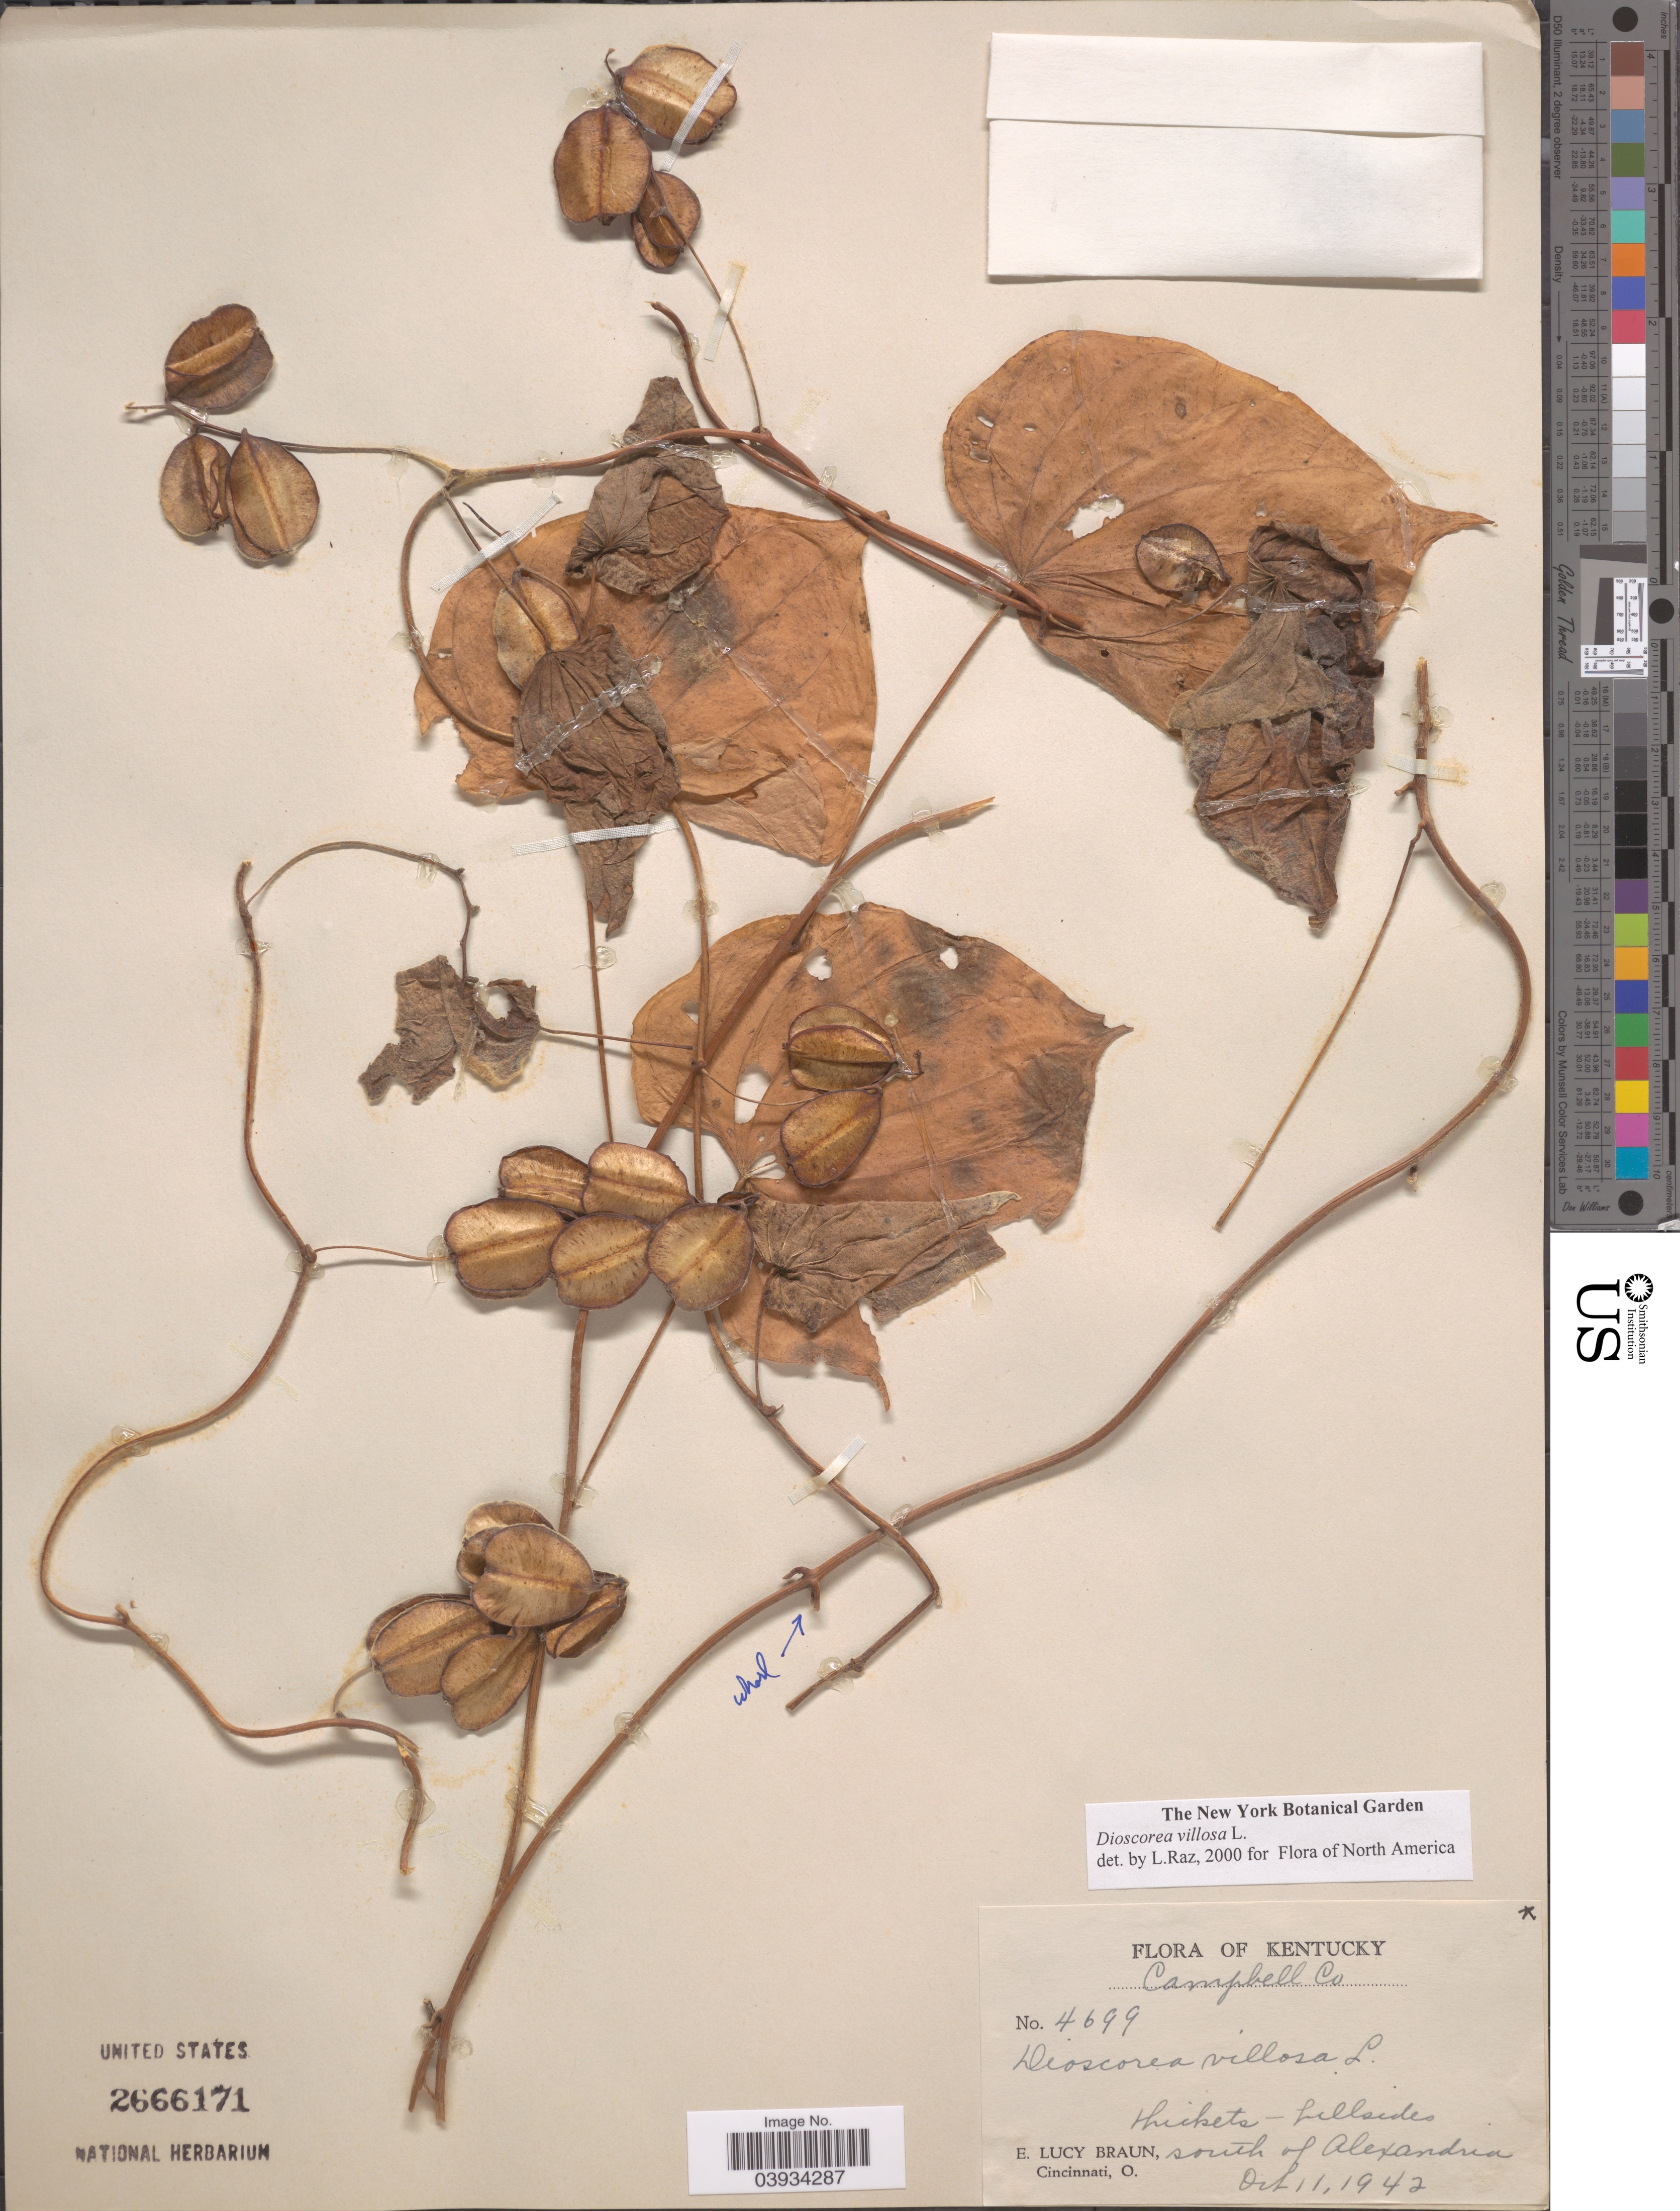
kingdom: Plantae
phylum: Tracheophyta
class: Liliopsida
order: Dioscoreales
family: Dioscoreaceae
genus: Dioscorea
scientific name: Dioscorea villosa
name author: L.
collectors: E. L. Braun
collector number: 4699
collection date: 1942-10-11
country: United States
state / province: Kentucky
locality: Campbell Co. South of Alexandria.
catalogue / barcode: US 2666171